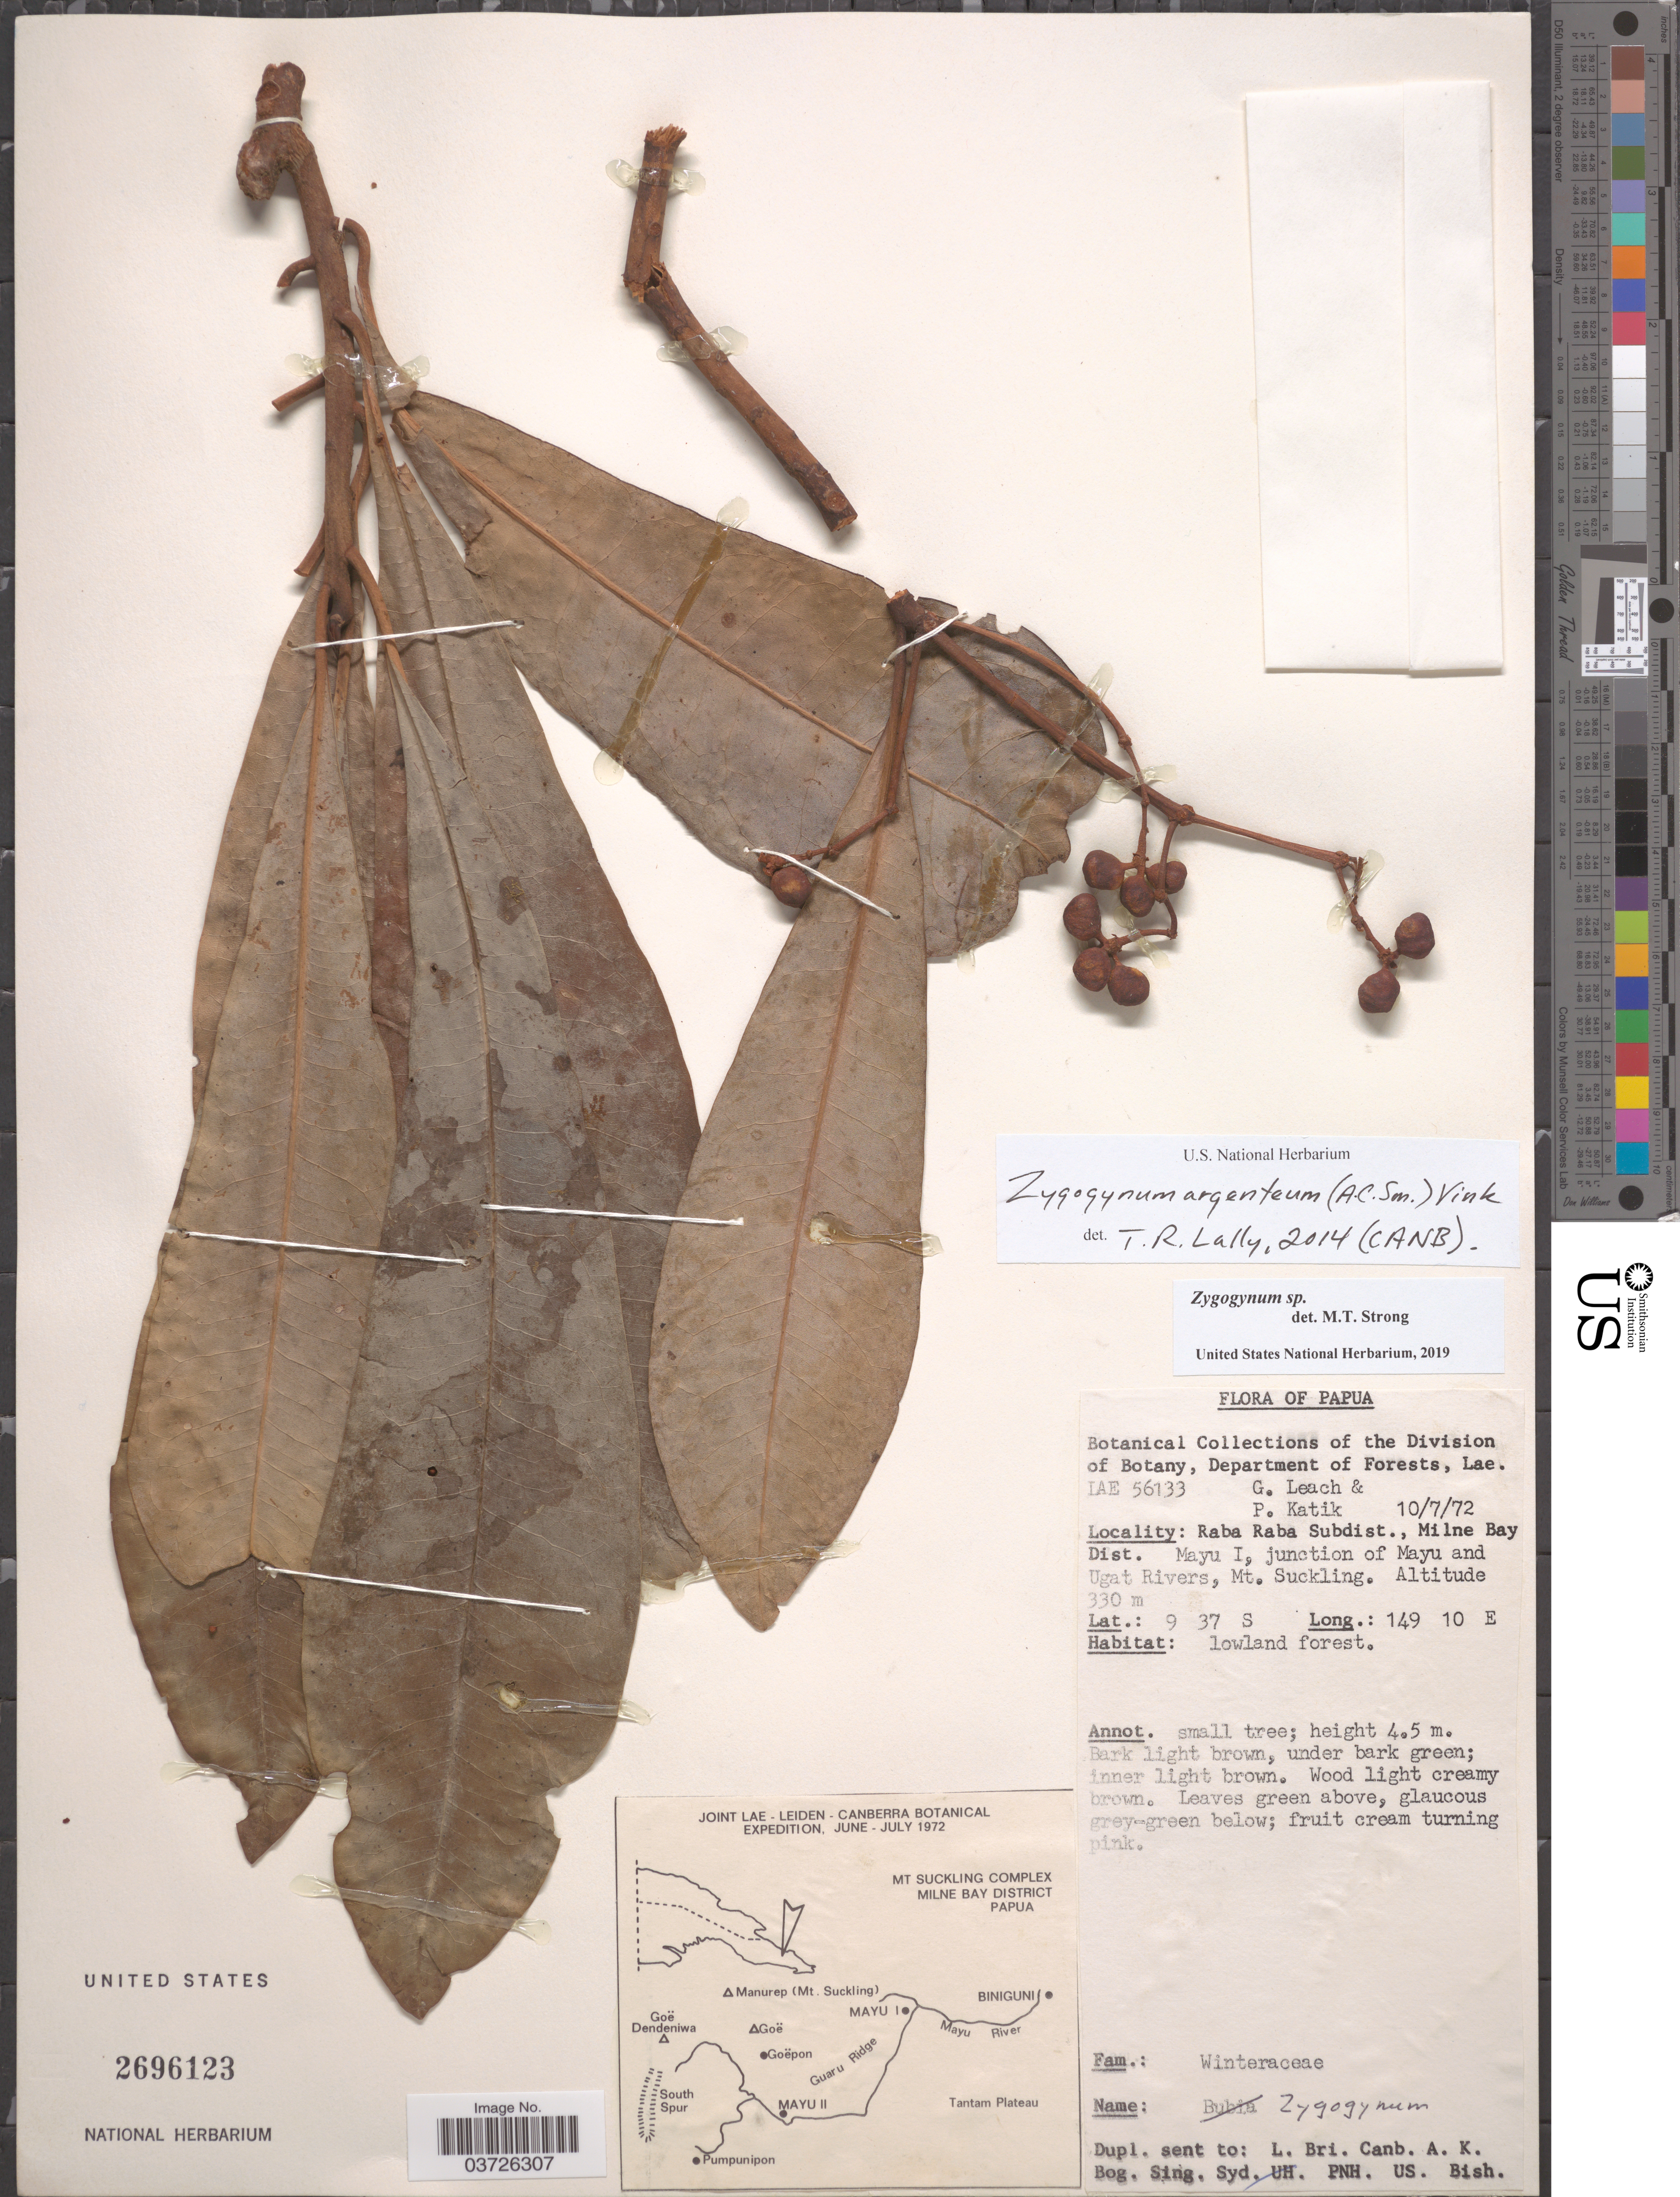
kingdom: Plantae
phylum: Tracheophyta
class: Magnoliopsida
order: Canellales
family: Winteraceae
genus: Zygogynum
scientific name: Zygogynum argenteum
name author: (A.C. Sm.) Vink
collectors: G. Leach & P. Katik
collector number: LAE 56133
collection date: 1972-07-10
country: Papua New Guinea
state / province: Milne Bay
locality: Papua. Raba Raba Subdist., Milne Bay Dist. Mayu I, junction of Mayu and Ugat Rivers, Mt. Suckling.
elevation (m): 330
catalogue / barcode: US 2696123